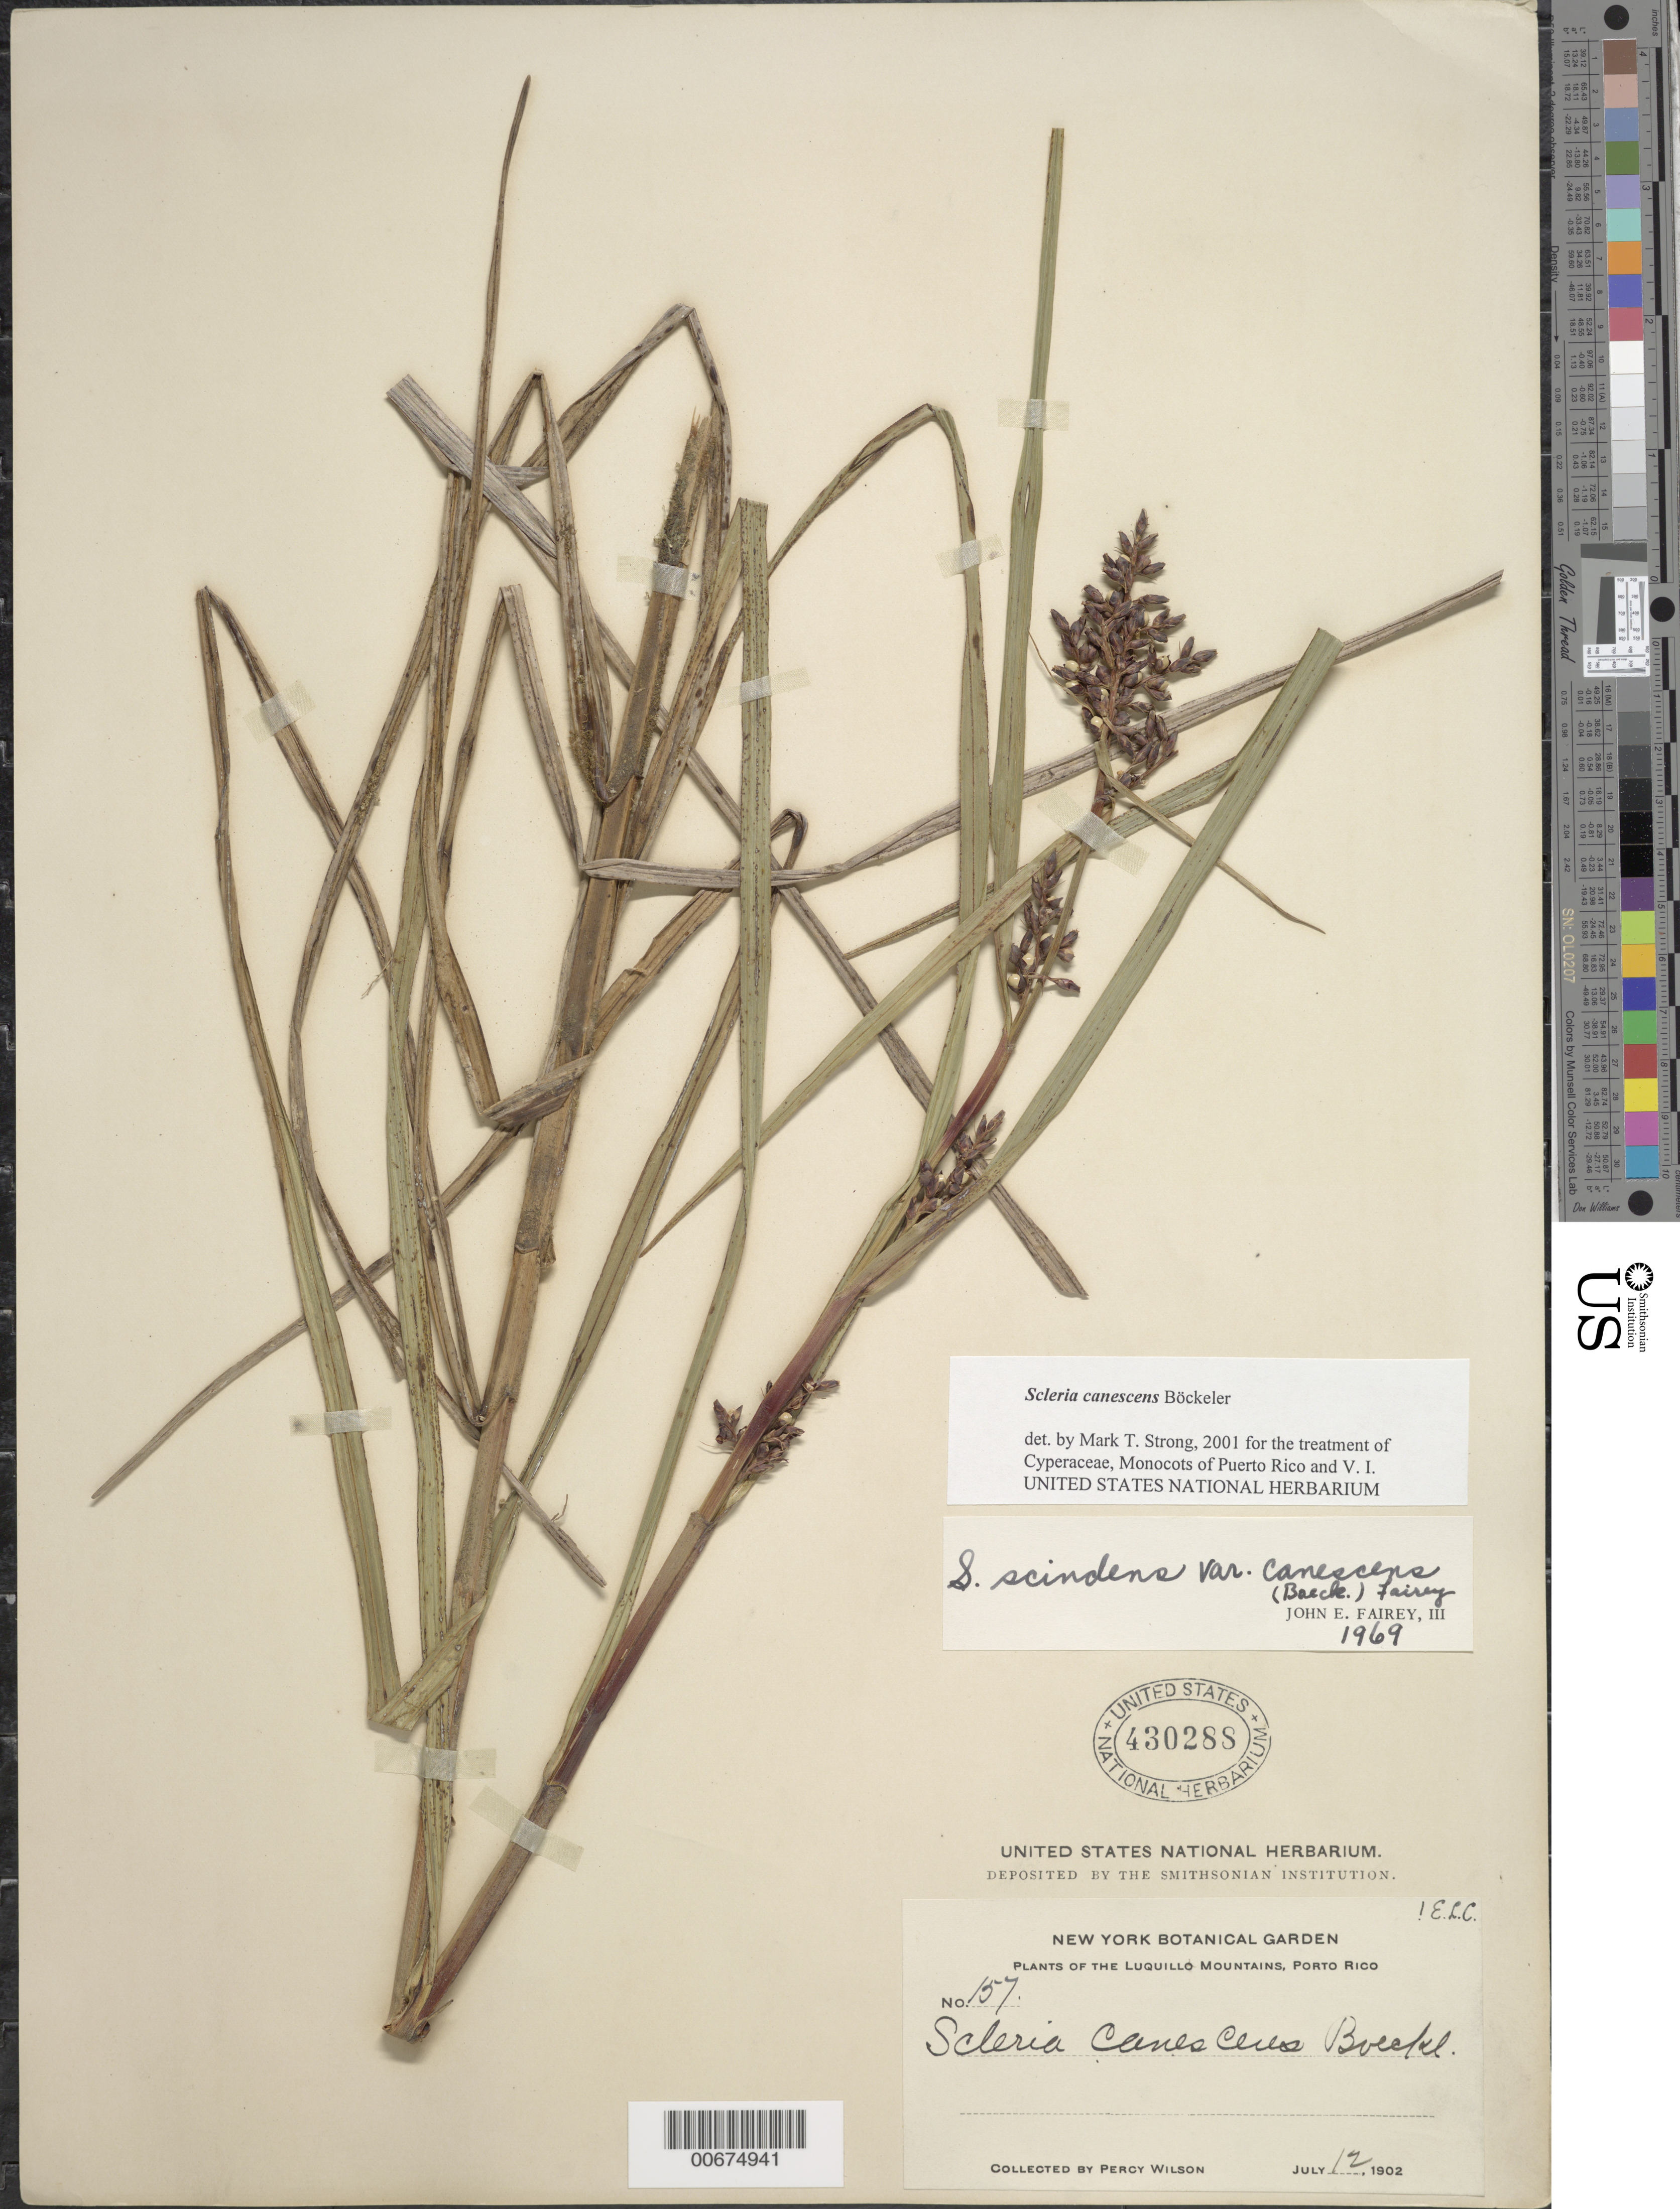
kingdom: Plantae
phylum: Tracheophyta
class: Liliopsida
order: Poales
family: Cyperaceae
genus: Scleria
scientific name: Scleria canescens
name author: Boeckeler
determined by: Strong, M. T., (US), Smithsonian Institution - National Museum of Natural History (UNITED STATES)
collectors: P. Wilson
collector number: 157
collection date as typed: Jul 1902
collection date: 1902-07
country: Puerto Rico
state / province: Luquillo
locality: Luquillo Mountains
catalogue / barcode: US 430288